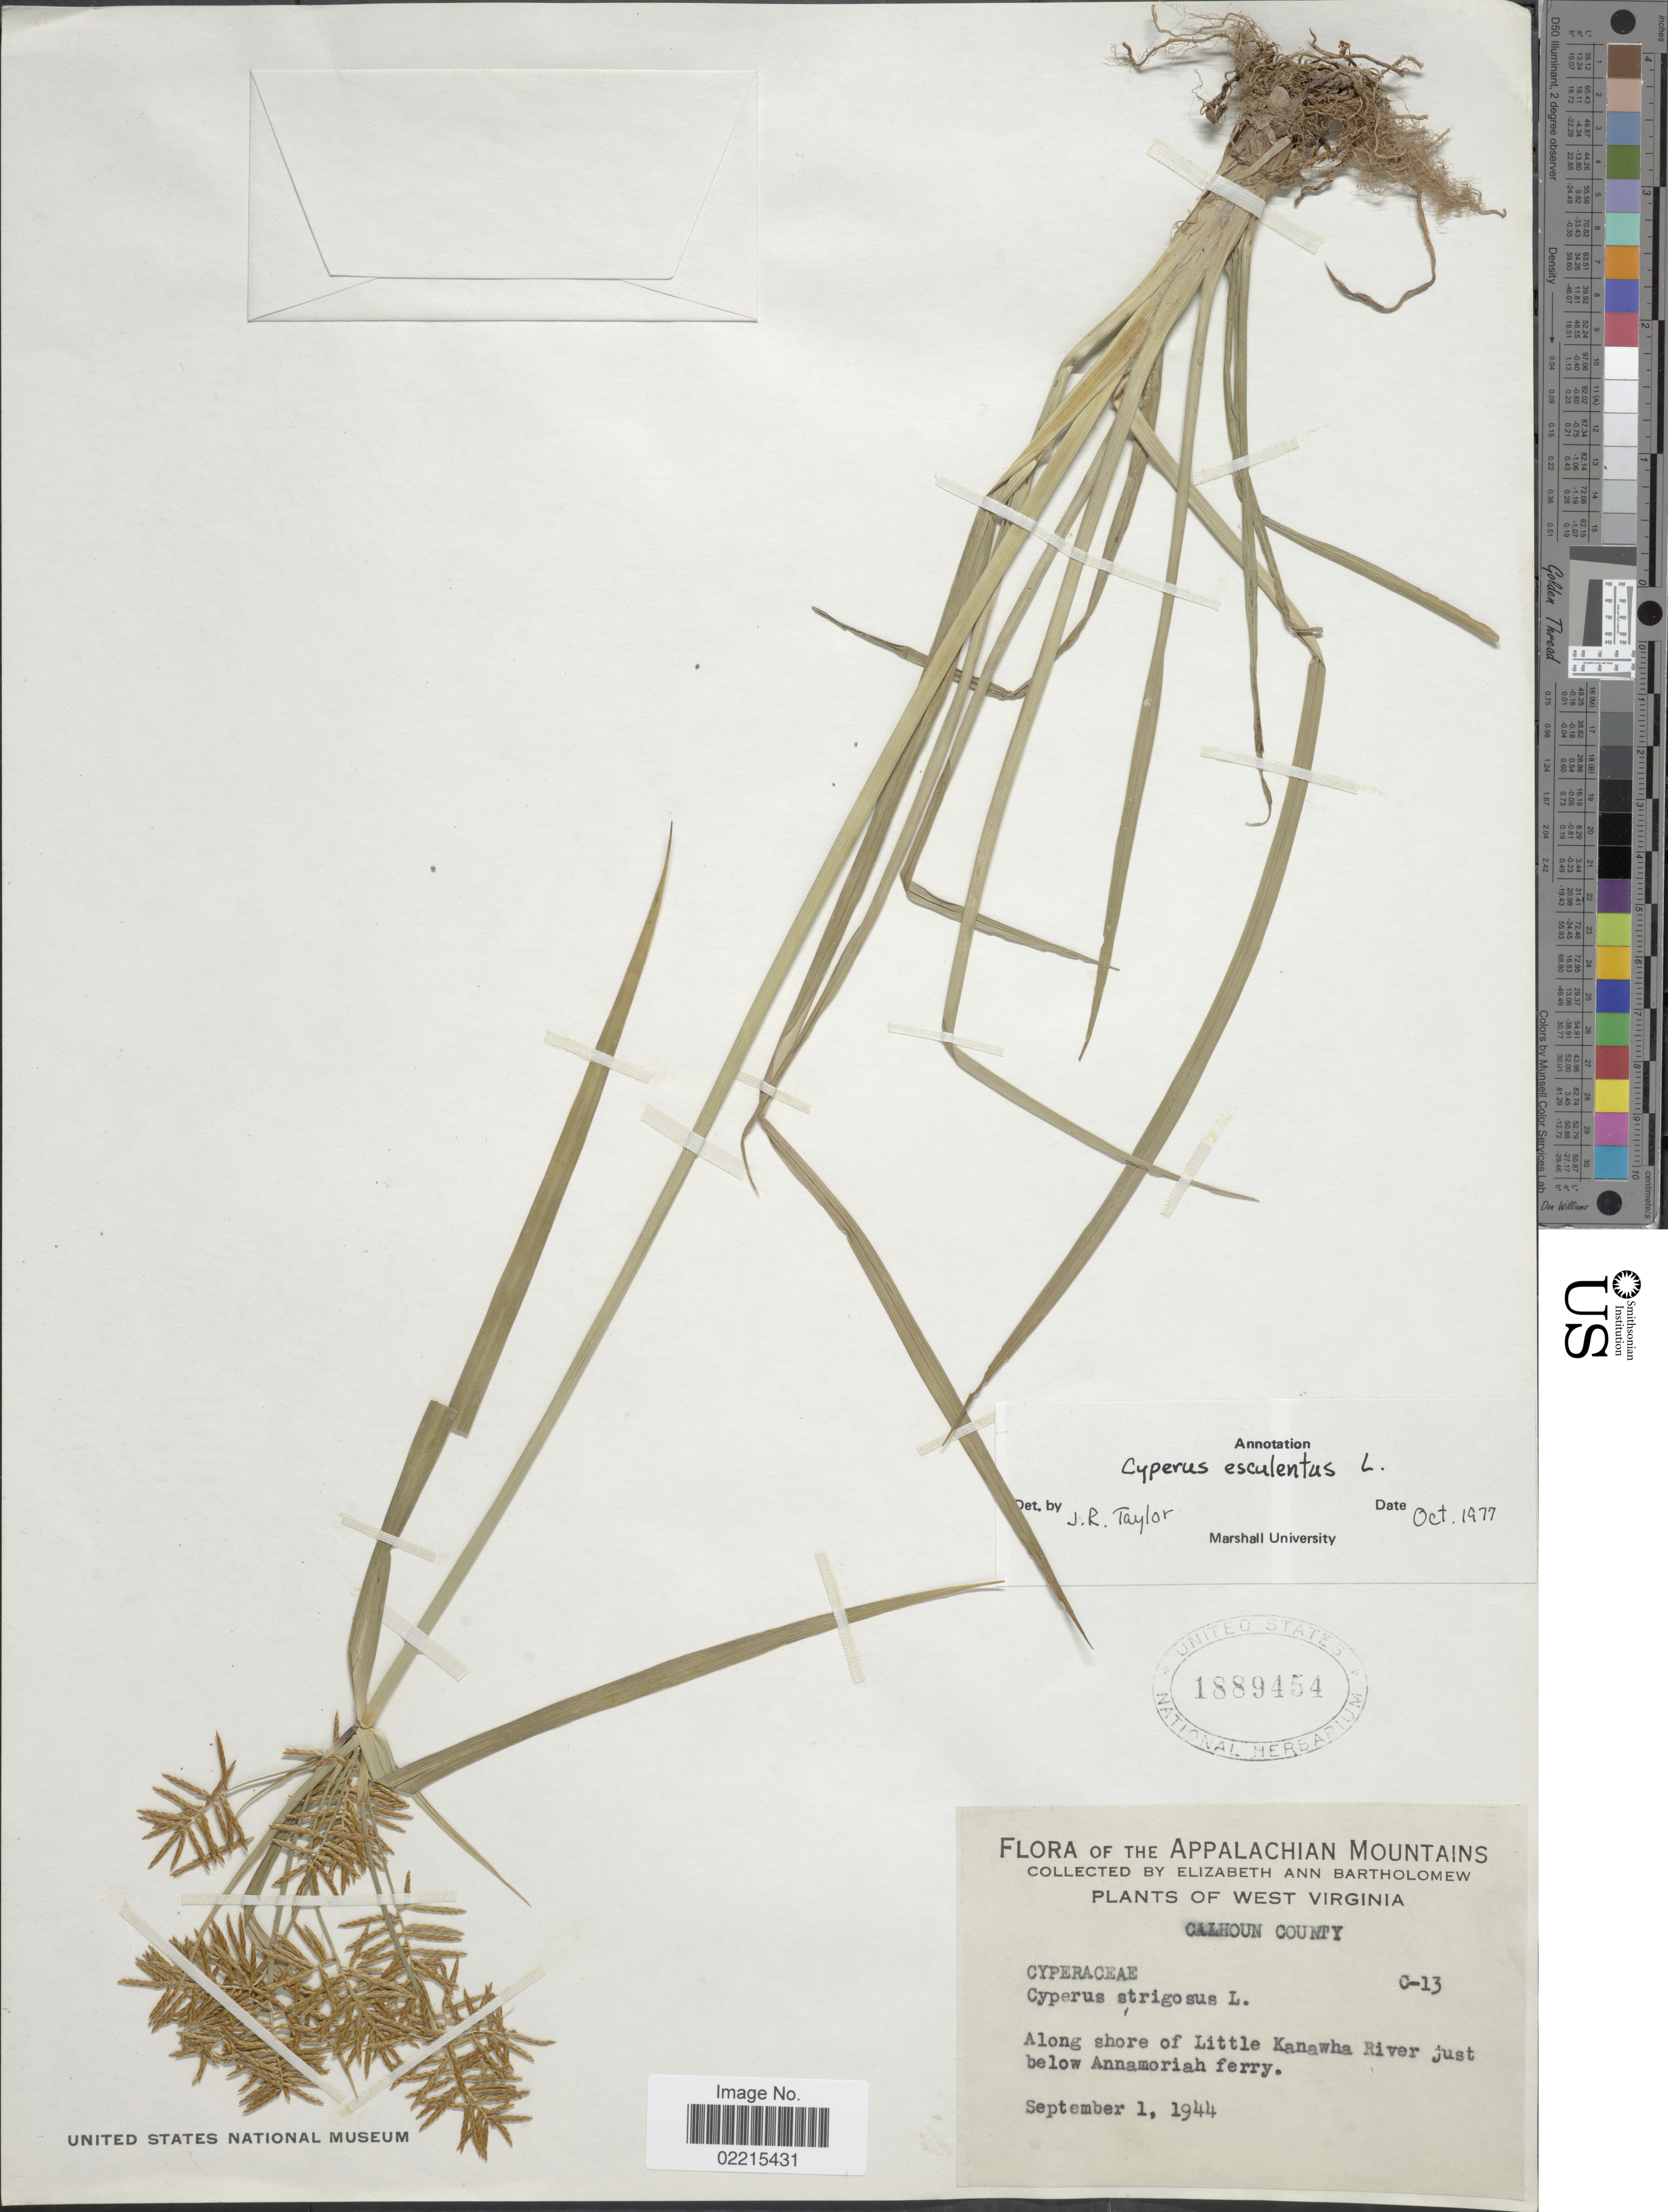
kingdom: Plantae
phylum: Tracheophyta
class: Liliopsida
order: Poales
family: Cyperaceae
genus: Cyperus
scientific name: Cyperus esculentus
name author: L.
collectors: E. Bartholomew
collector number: C-13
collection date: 1944-09-01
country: United States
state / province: West Virginia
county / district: Calhoun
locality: The Appalachian Mountains, Calhoun County, Along shore of Little Kanawha River just below Annamoria ferry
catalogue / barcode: US 1889454